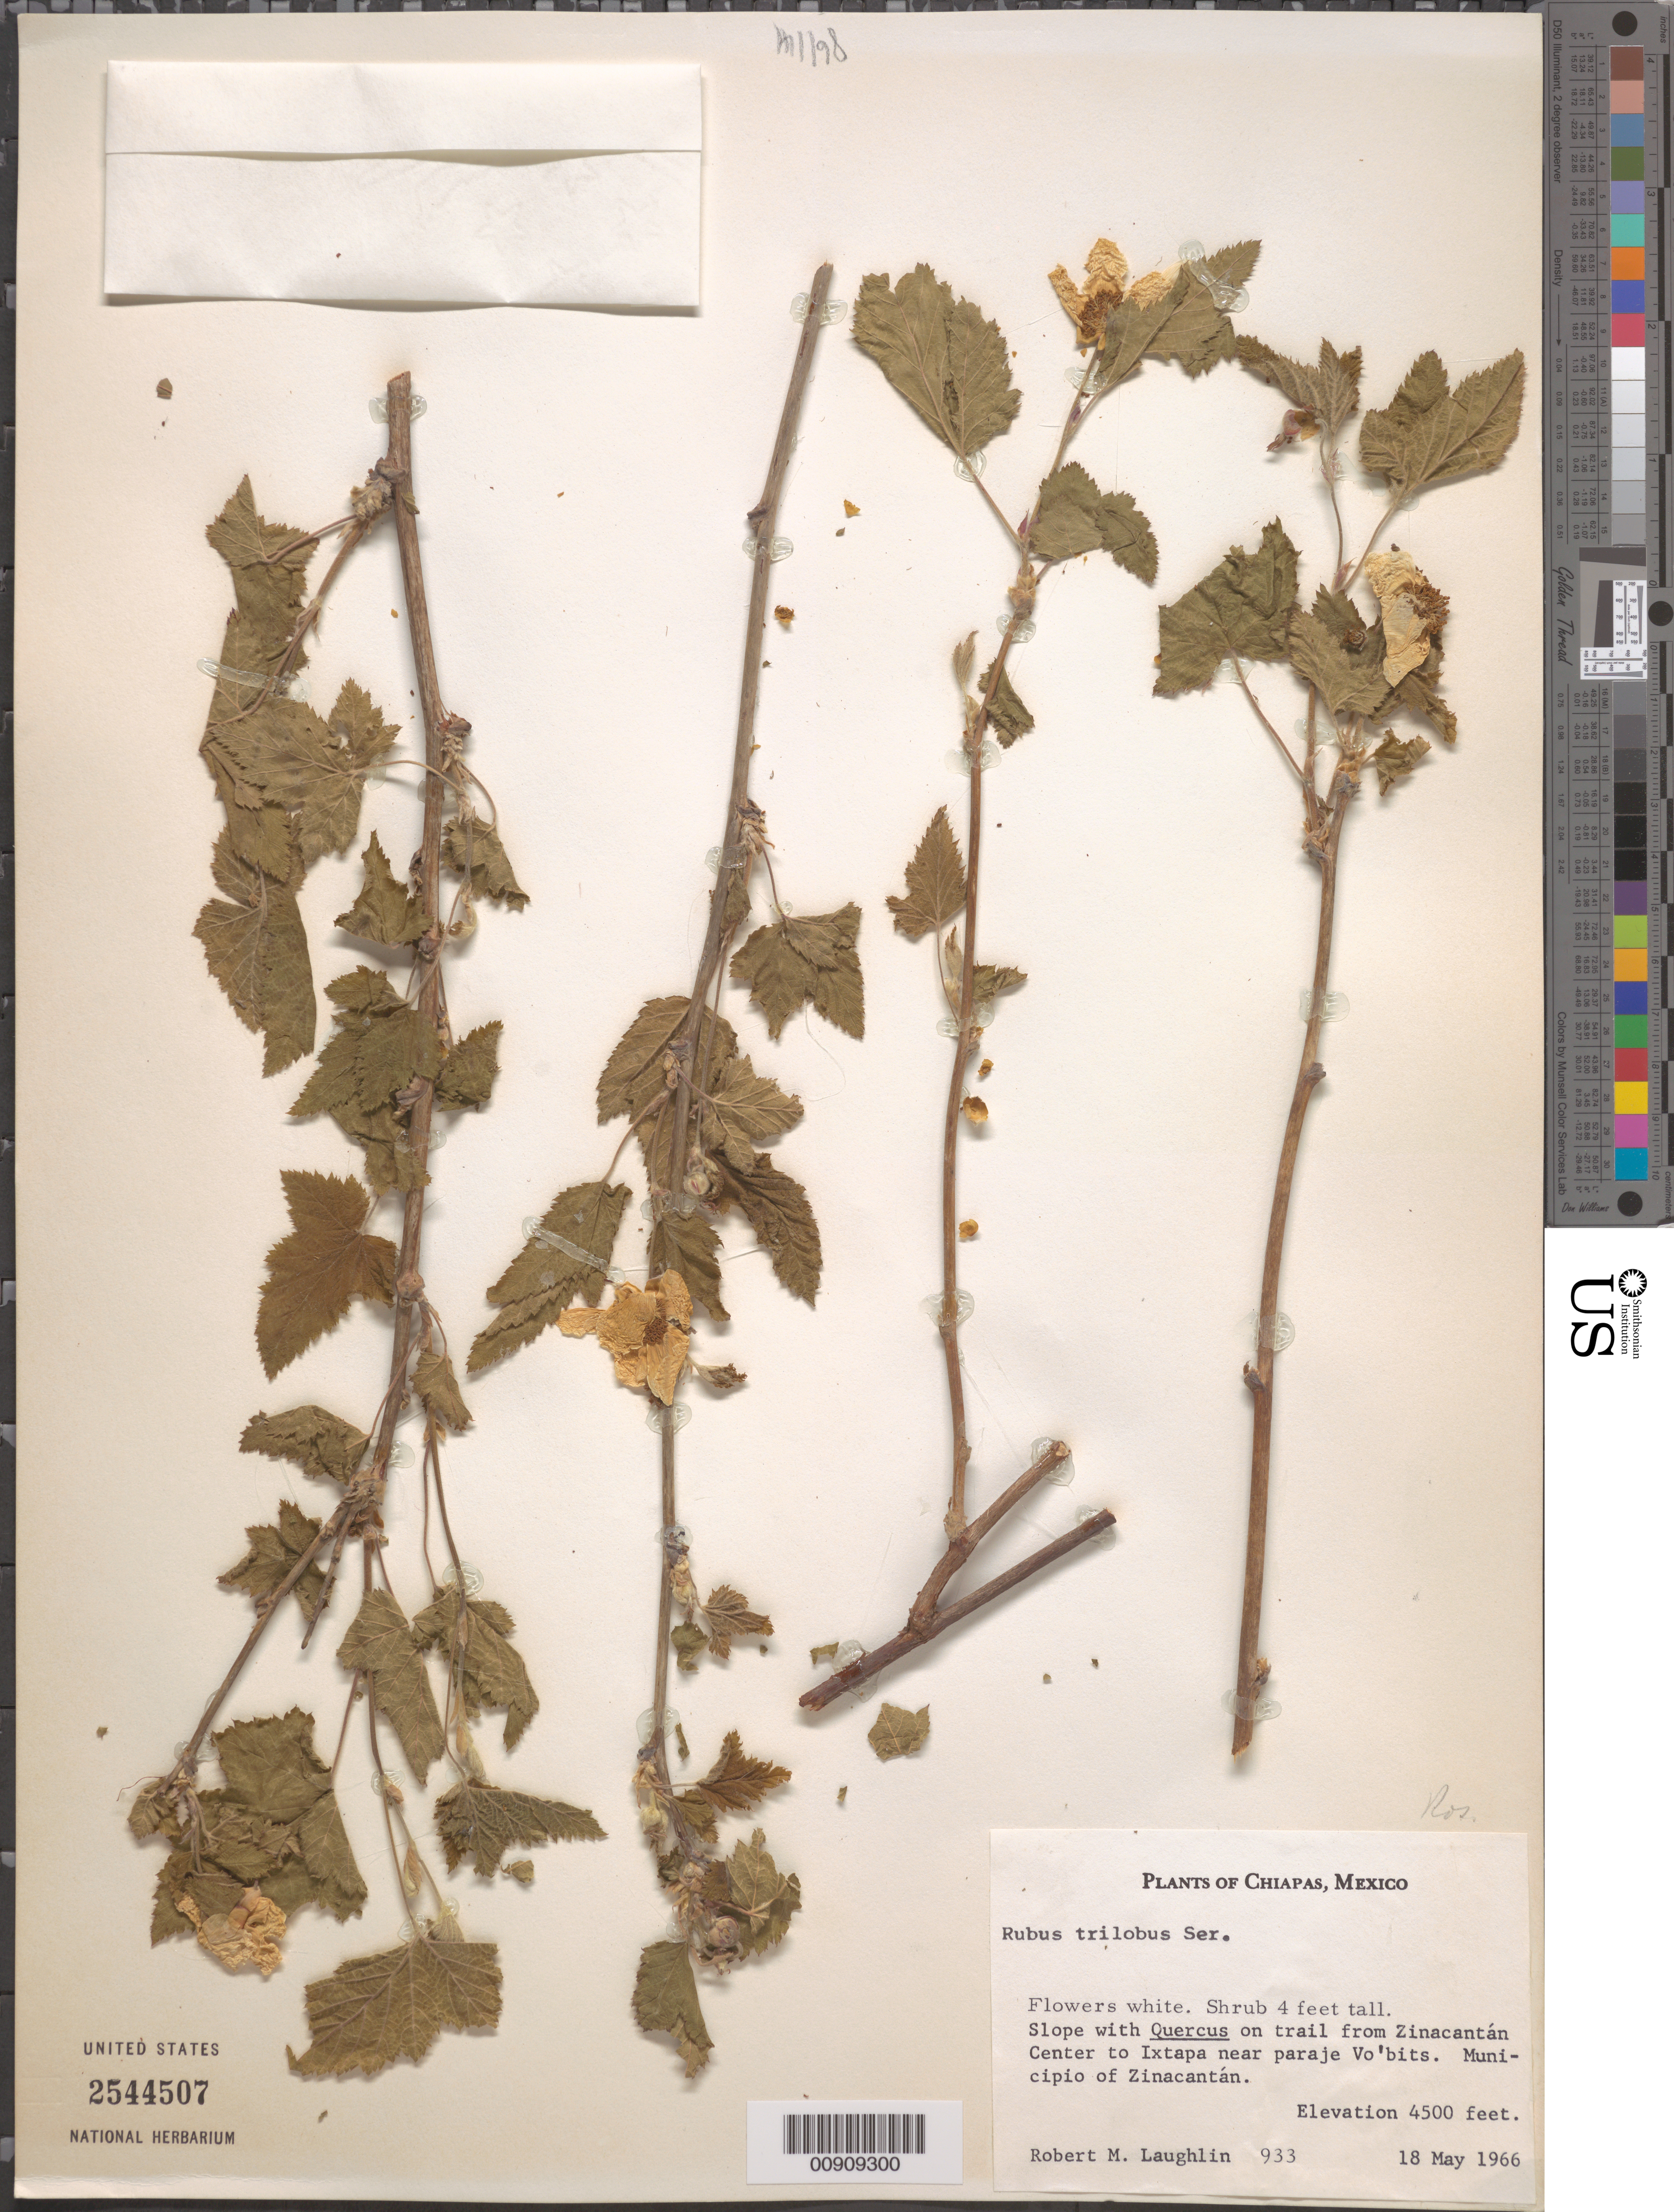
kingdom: Plantae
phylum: Tracheophyta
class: Magnoliopsida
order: Rosales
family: Rosaceae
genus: Rubus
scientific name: Rubus trilobus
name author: Moc. & Sessé ex Ser.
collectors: R. M. Laughlin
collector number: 933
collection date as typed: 18 May 1966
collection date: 1966-05-18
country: Mexico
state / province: Chiapas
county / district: Zinacantán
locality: On trail from Zinacantán Center to Ixtapa near paraje Vo'bits. Municipio of Zinacantán, Chiapas.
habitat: Slope with Quercus.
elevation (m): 1372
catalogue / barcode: US 2544507